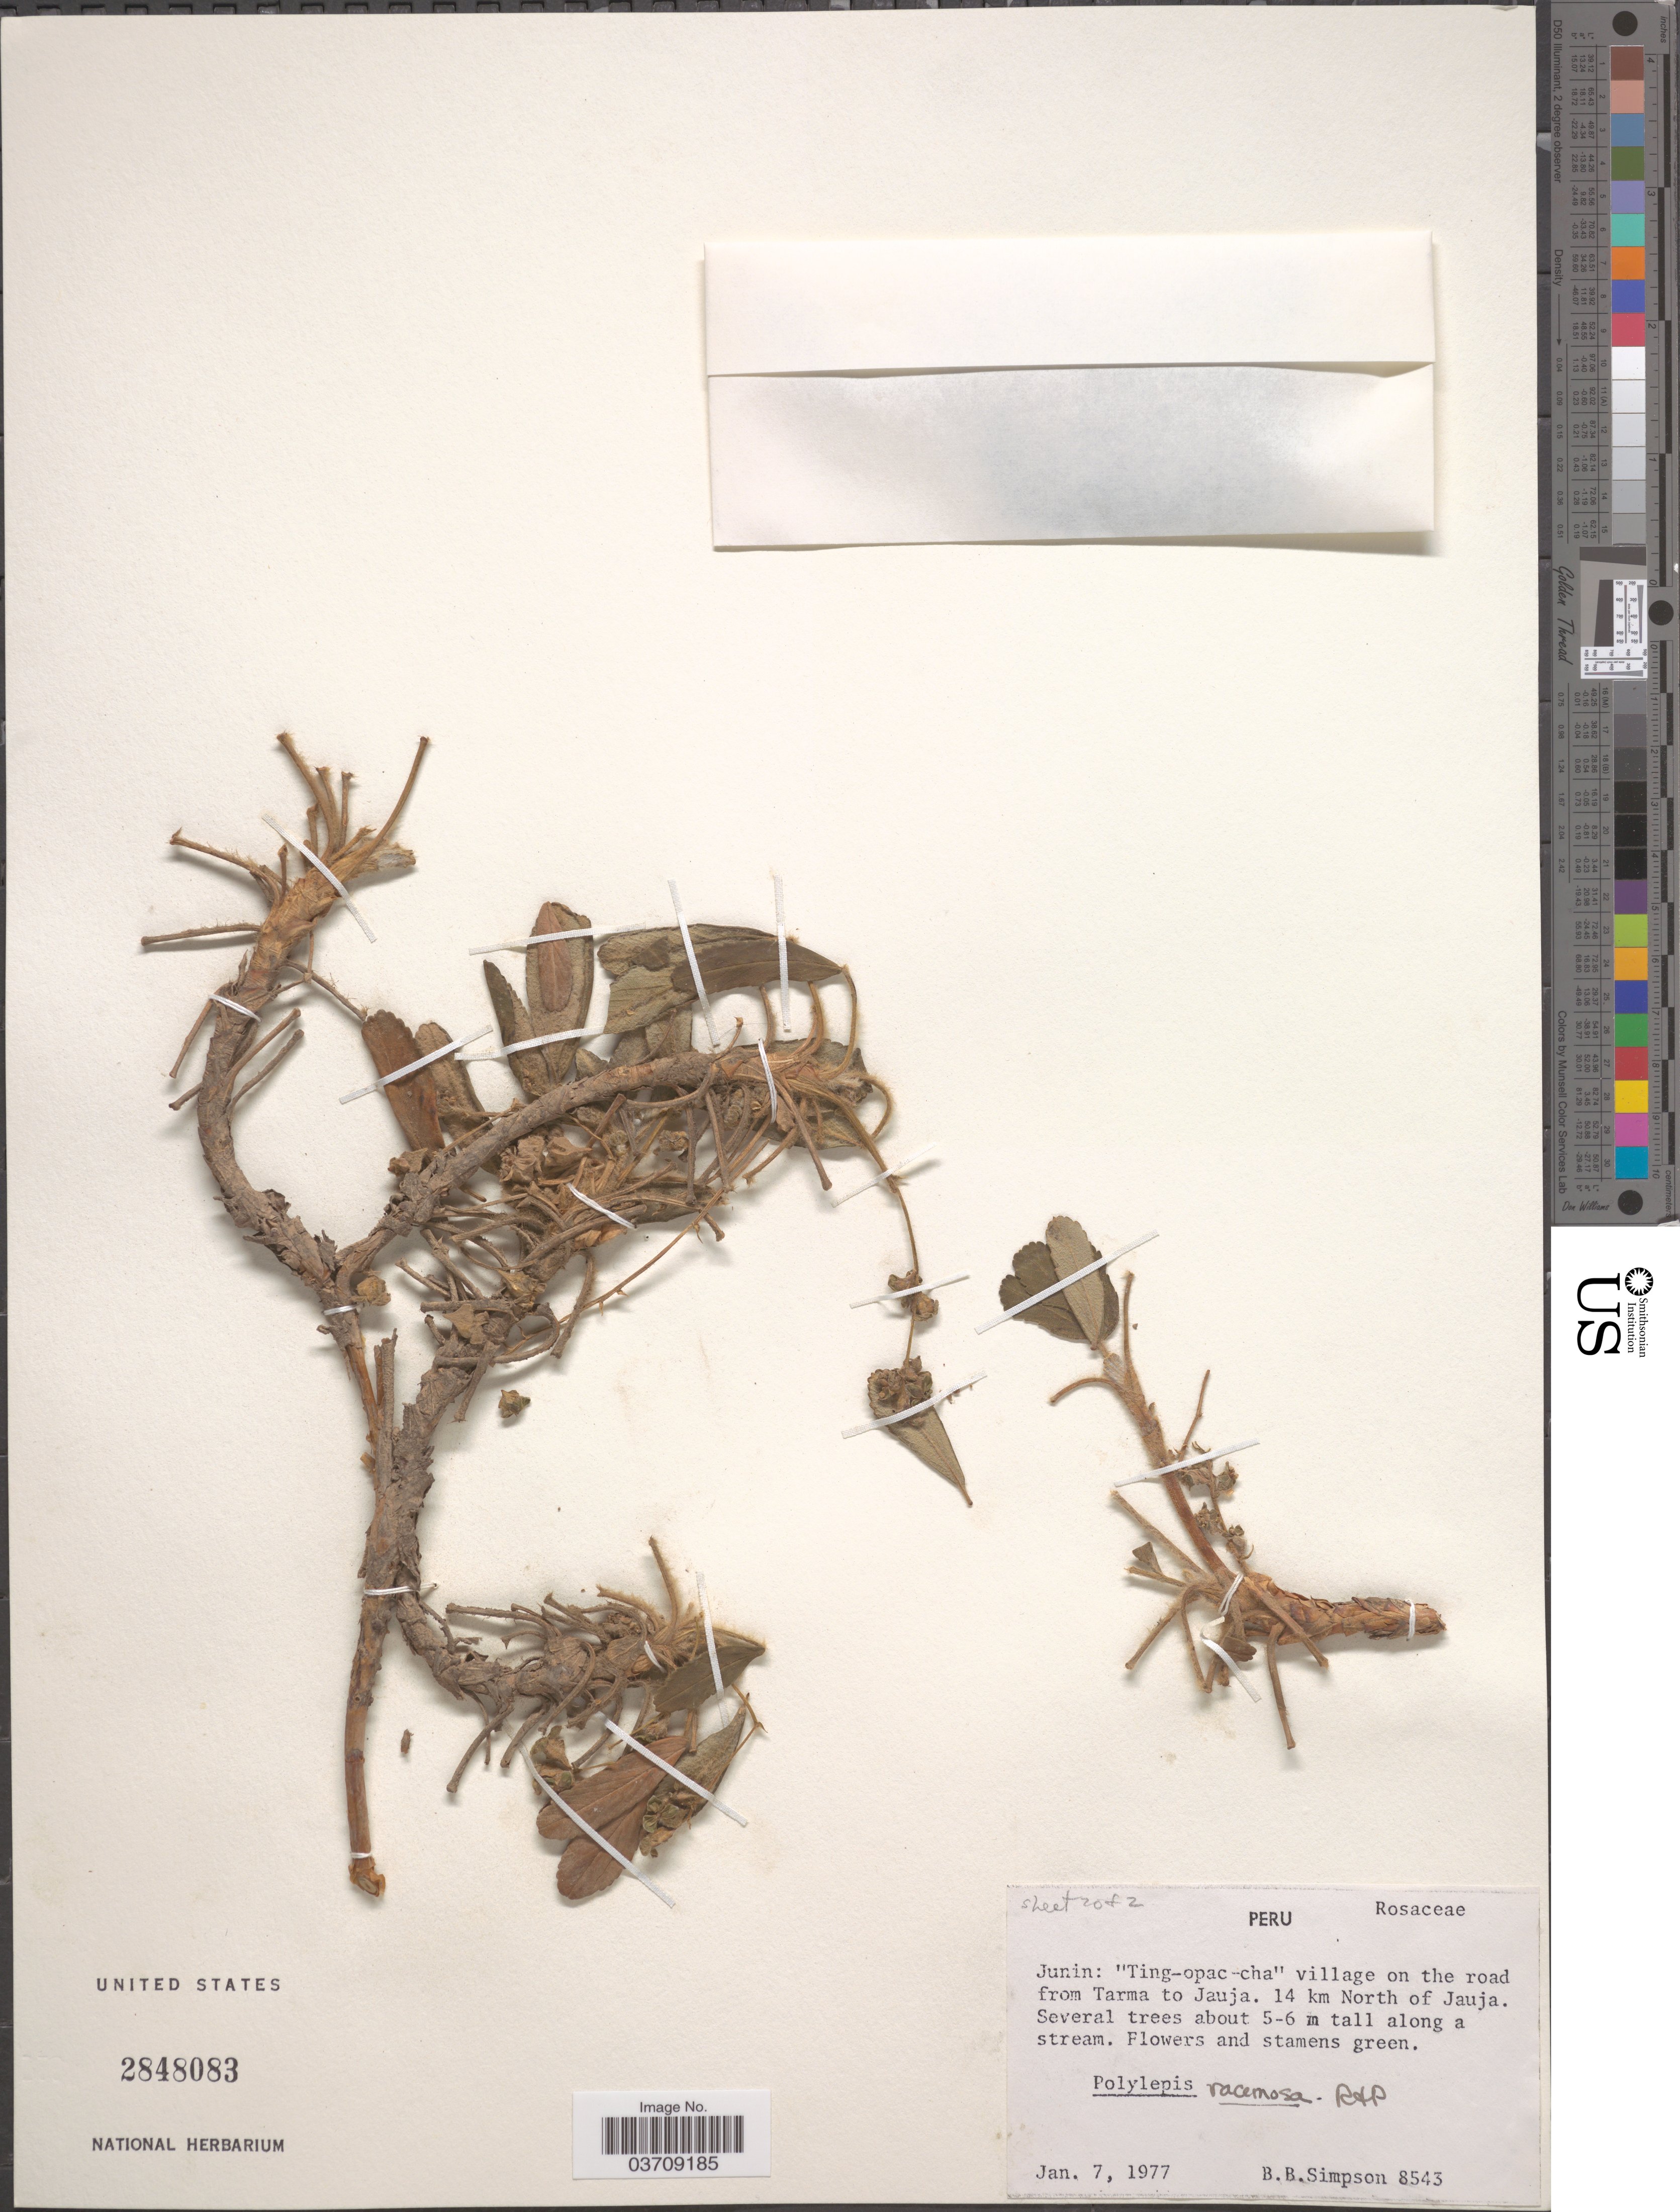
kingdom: Plantae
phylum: Tracheophyta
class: Magnoliopsida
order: Rosales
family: Rosaceae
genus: Polylepis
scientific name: Polylepis racemosa subsp. racemosa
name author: Ruiz & Pav.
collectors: B. Simpson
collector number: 8543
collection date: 1977-01-07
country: Peru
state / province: Junín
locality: Ting-opac-cha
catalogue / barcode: US 2848083